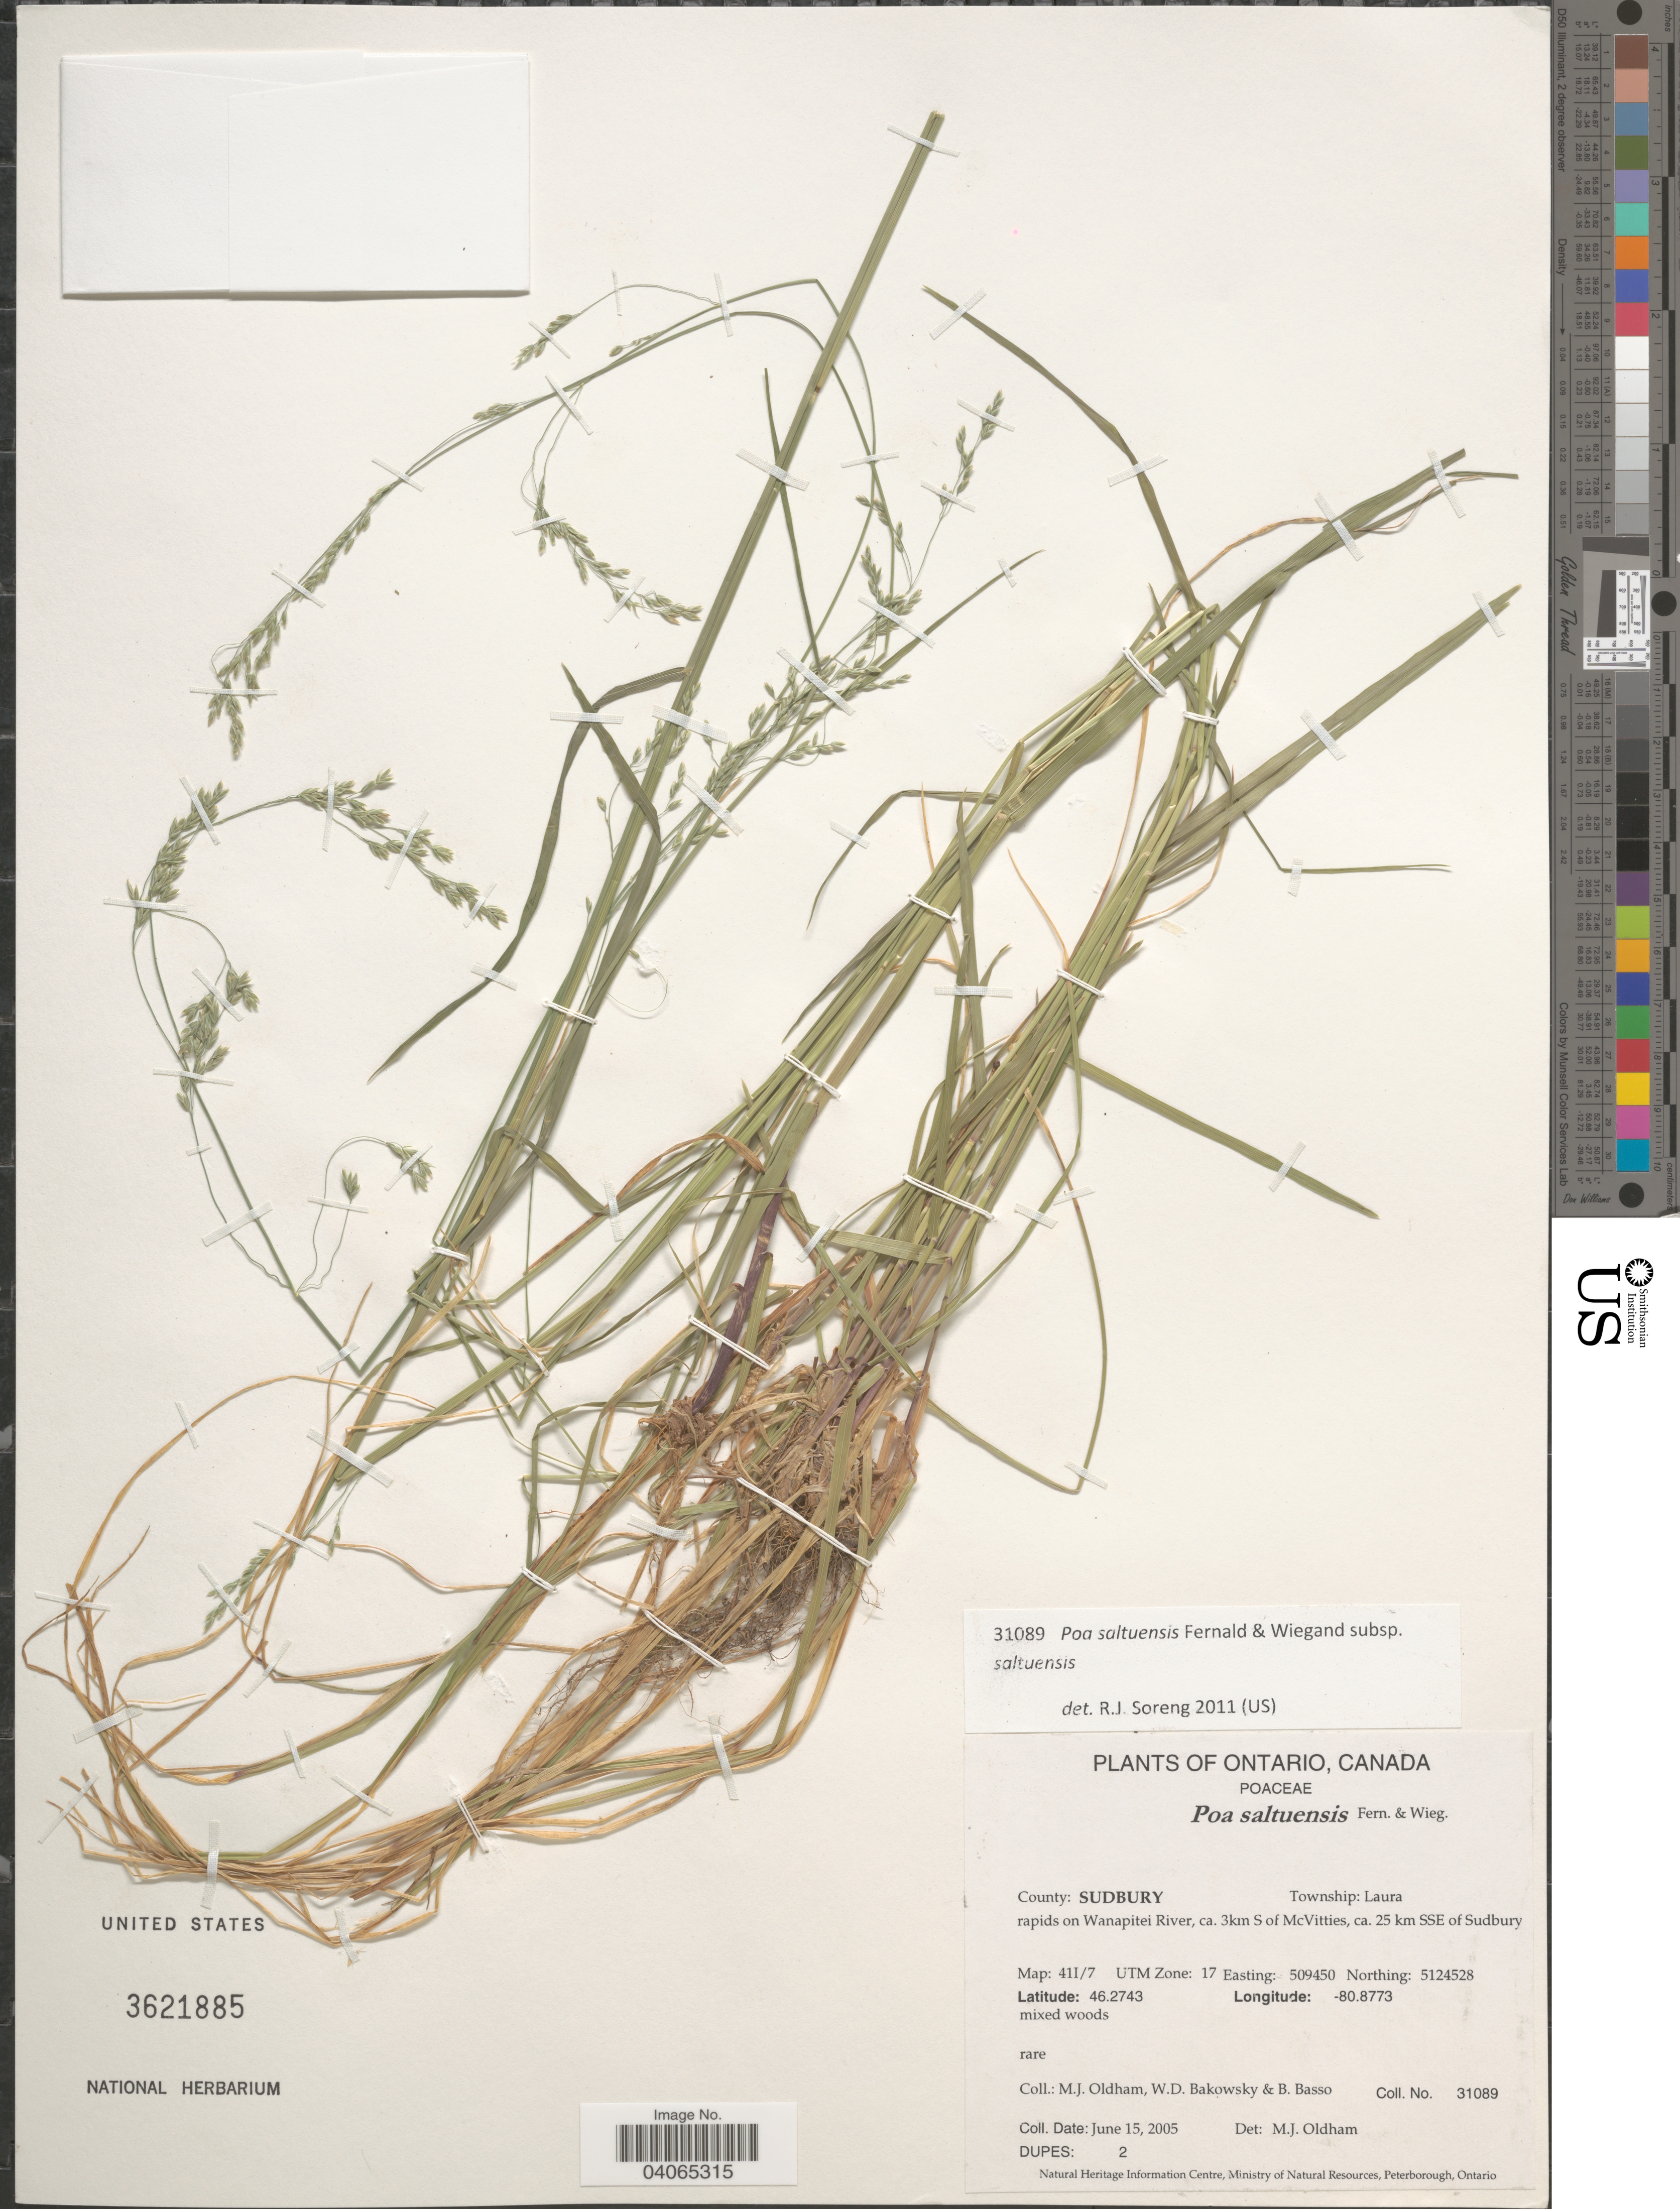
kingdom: Plantae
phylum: Tracheophyta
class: Liliopsida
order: Poales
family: Poaceae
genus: Poa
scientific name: Poa saltuensis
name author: Fernald & Wiegand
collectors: M. Oldham, W. Bakowsky & B. Basso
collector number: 31089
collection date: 2005-06-15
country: Canada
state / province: Ontario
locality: County: Sudbury. Township: Laura. Rapids on Wanapitei River, ca. 3km S of McVitties, ca. 25 km SSE of Sudbury. Map: 411/7 UTM Zone: 17 Easting: 509450 Northing: 5124528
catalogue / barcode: US 3621885